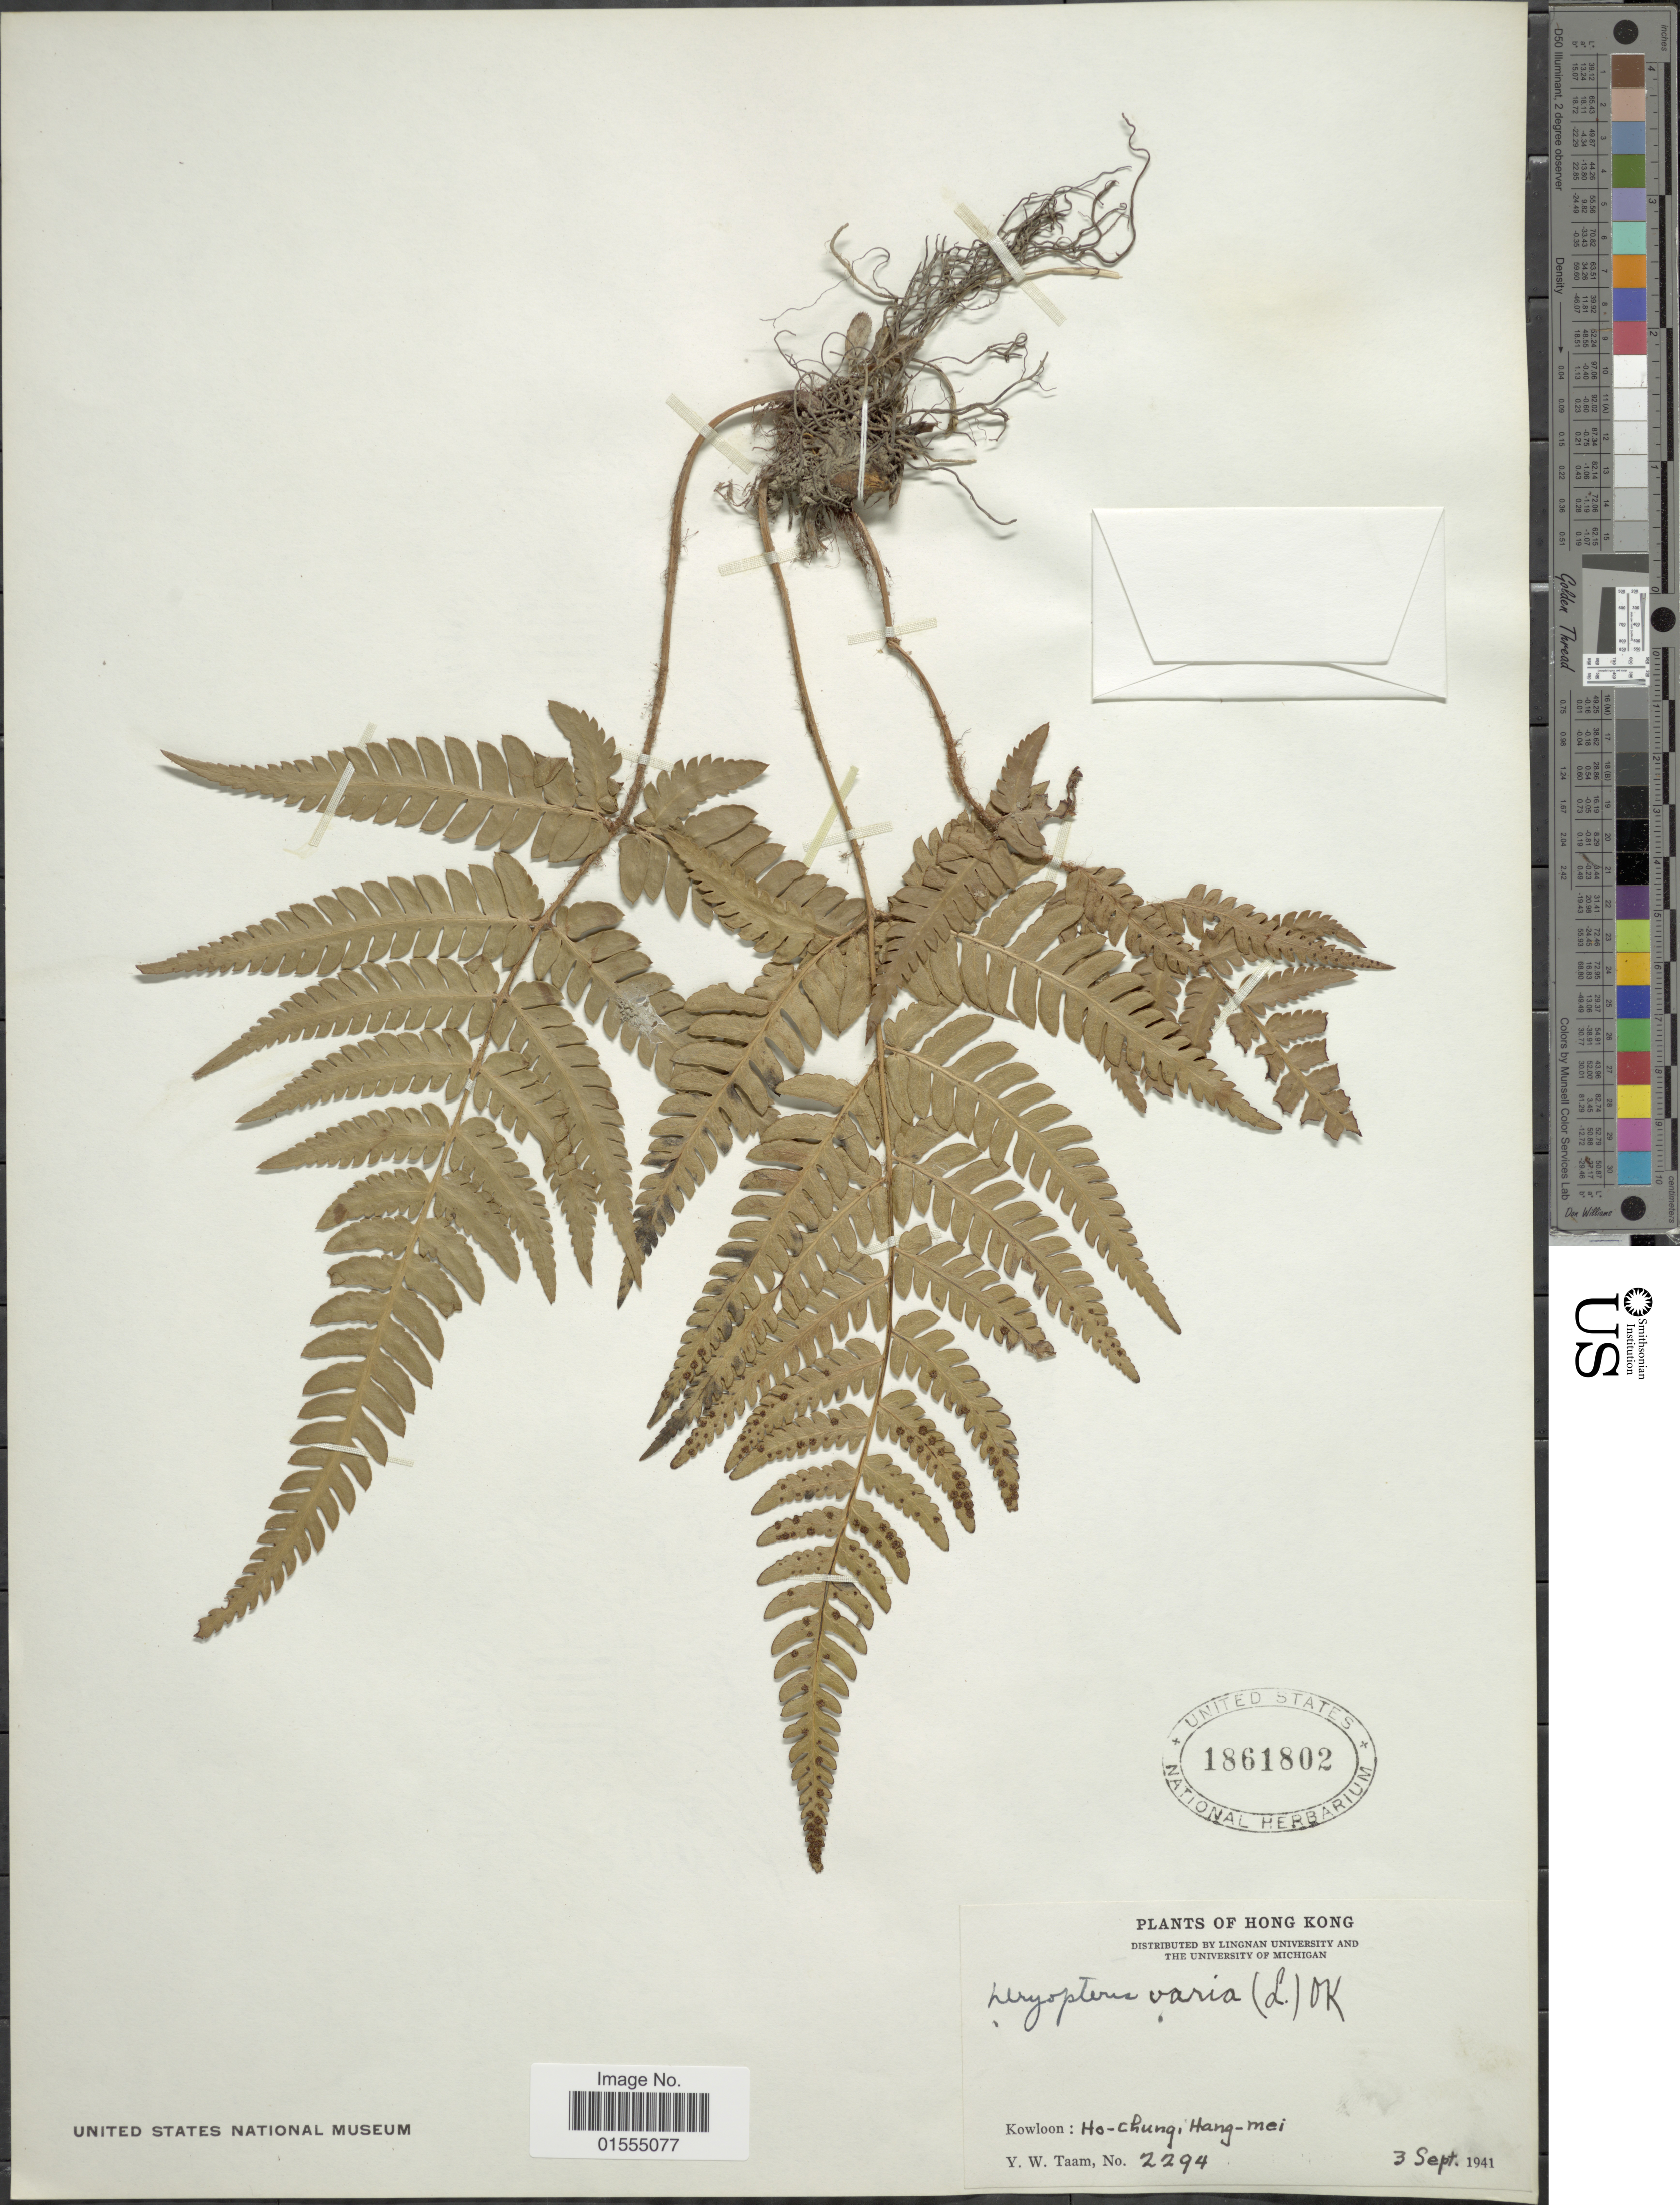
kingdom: Plantae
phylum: Tracheophyta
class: Polypodiopsida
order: Polypodiales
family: Dryopteridaceae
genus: Dryopteris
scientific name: Dryopteris varia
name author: (L.) Kuntze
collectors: Y. W. Taam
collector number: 2294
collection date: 1941-09-03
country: China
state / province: Hong Kong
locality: Hong Kong, Kowloon: Ho-Chung, Hang-mei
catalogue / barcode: US 1861802